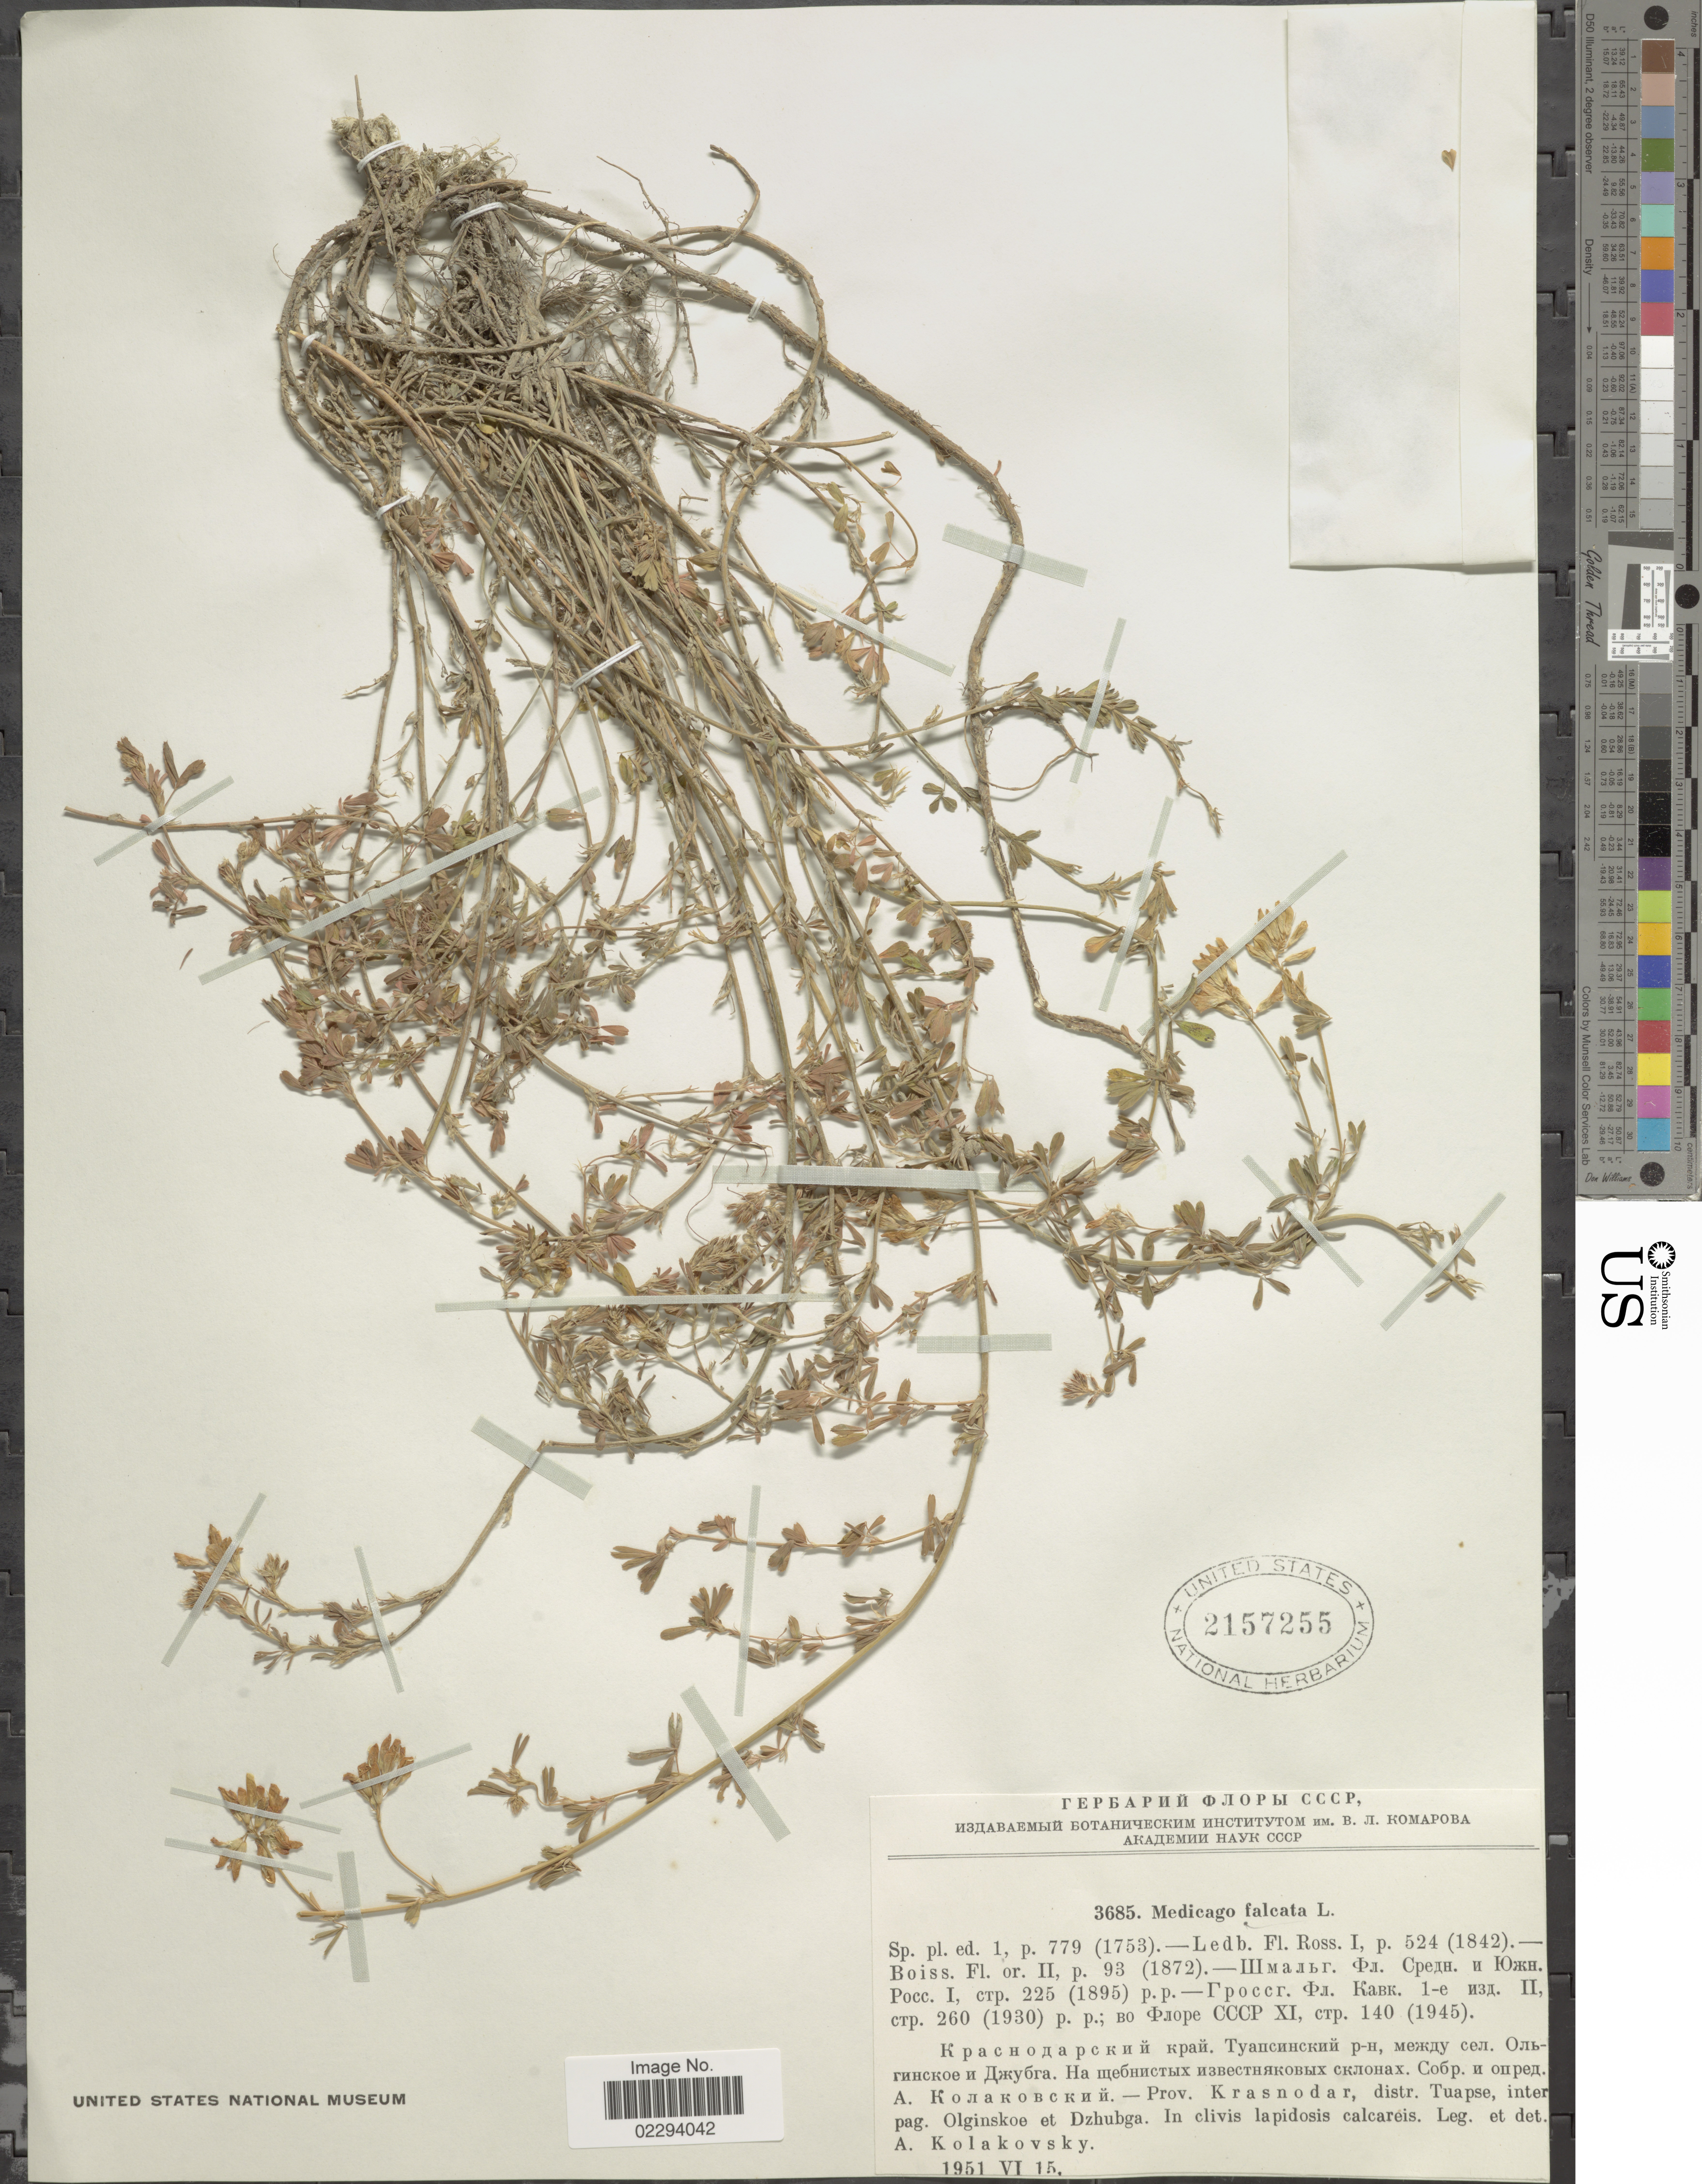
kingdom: Plantae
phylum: Tracheophyta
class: Magnoliopsida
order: Fabales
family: Fabaceae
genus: Medicago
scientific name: Medicago falcata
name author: L.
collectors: A. Kolakovsky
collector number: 3685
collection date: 1951-06-15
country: Russian Federation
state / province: Krasnodar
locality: Prov. Krasnodar, distr. Tuapse, inter pag. Olginskoe et Dzhubga. In clivis lapidosis calcareis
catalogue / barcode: US 2157255